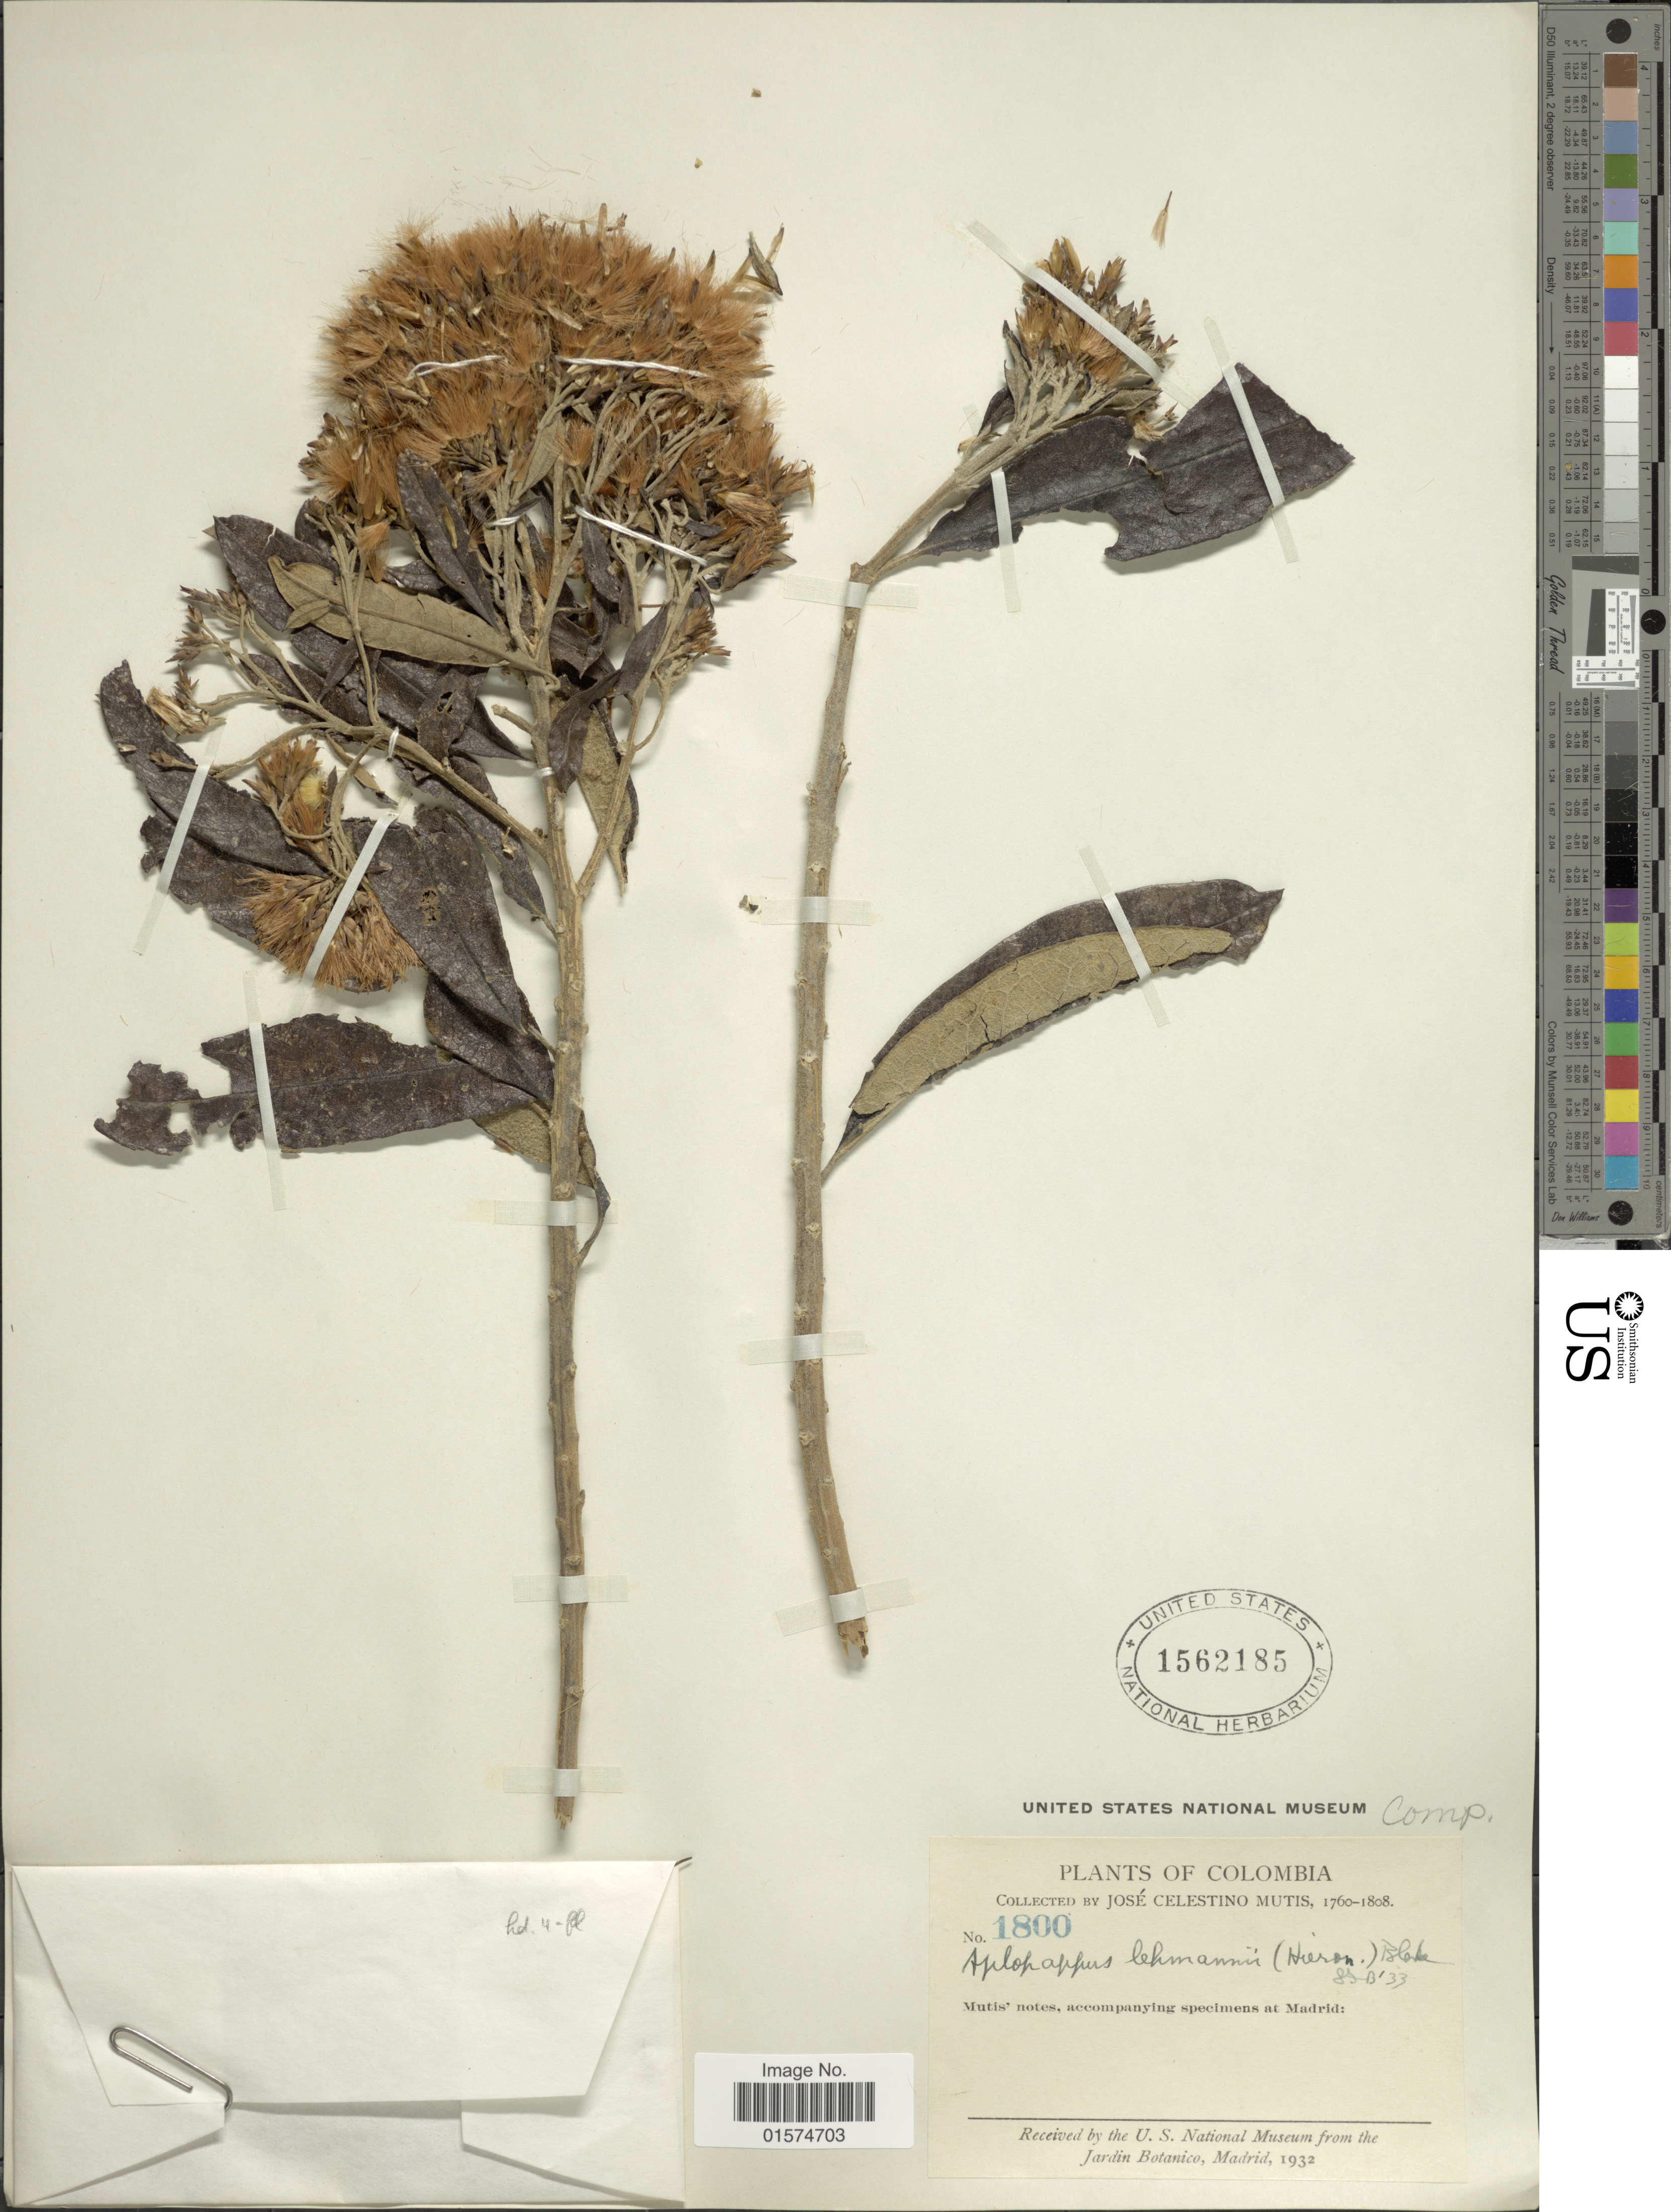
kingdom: Plantae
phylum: Tracheophyta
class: Magnoliopsida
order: Asterales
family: Asteraceae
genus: Llerasia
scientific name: Llerasia lindenii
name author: Triana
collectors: J. C. B. Mutis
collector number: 1800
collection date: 1760/1808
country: Colombia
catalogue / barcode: US 1562185